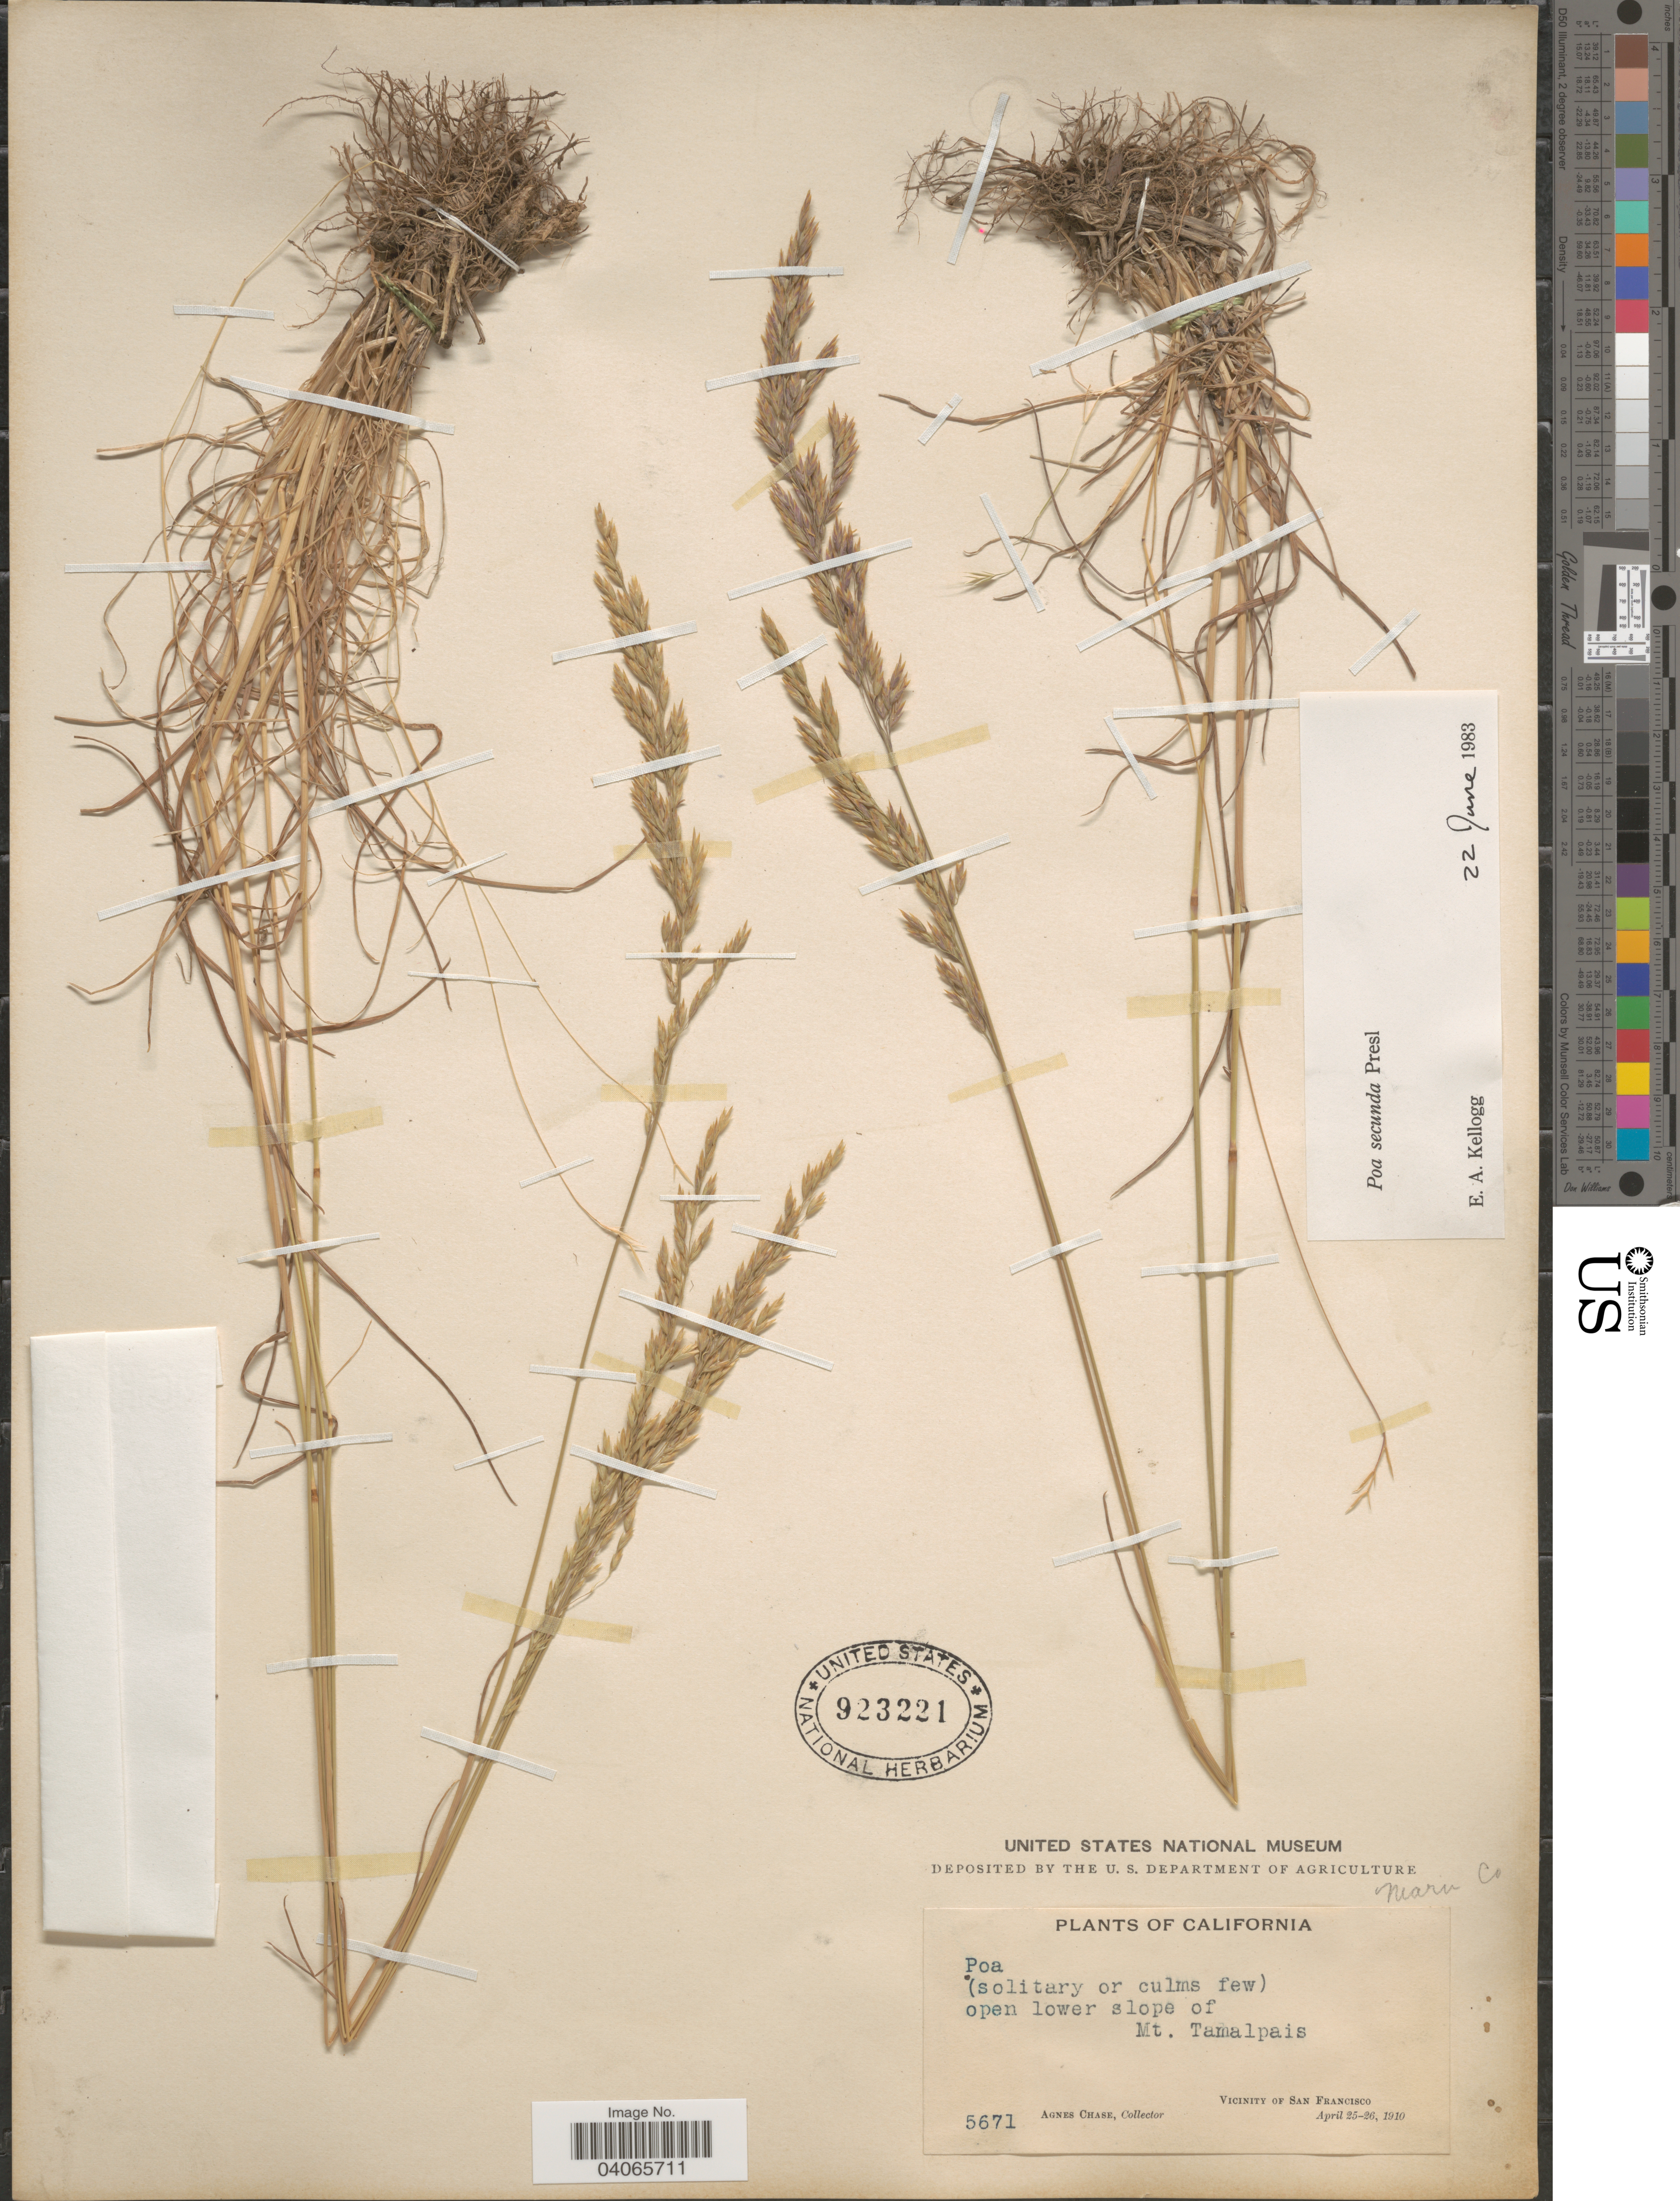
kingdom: Plantae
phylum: Tracheophyta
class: Liliopsida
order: Poales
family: Poaceae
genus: Poa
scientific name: Poa secunda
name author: J. Presl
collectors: A. Chase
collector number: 5671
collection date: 1910-04-25/1910-04-26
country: United States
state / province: California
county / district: San Francisco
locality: Open lower slope of Mt. Tamalpais. Vicinity of San Francisco. Marin Co.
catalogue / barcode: US 923221